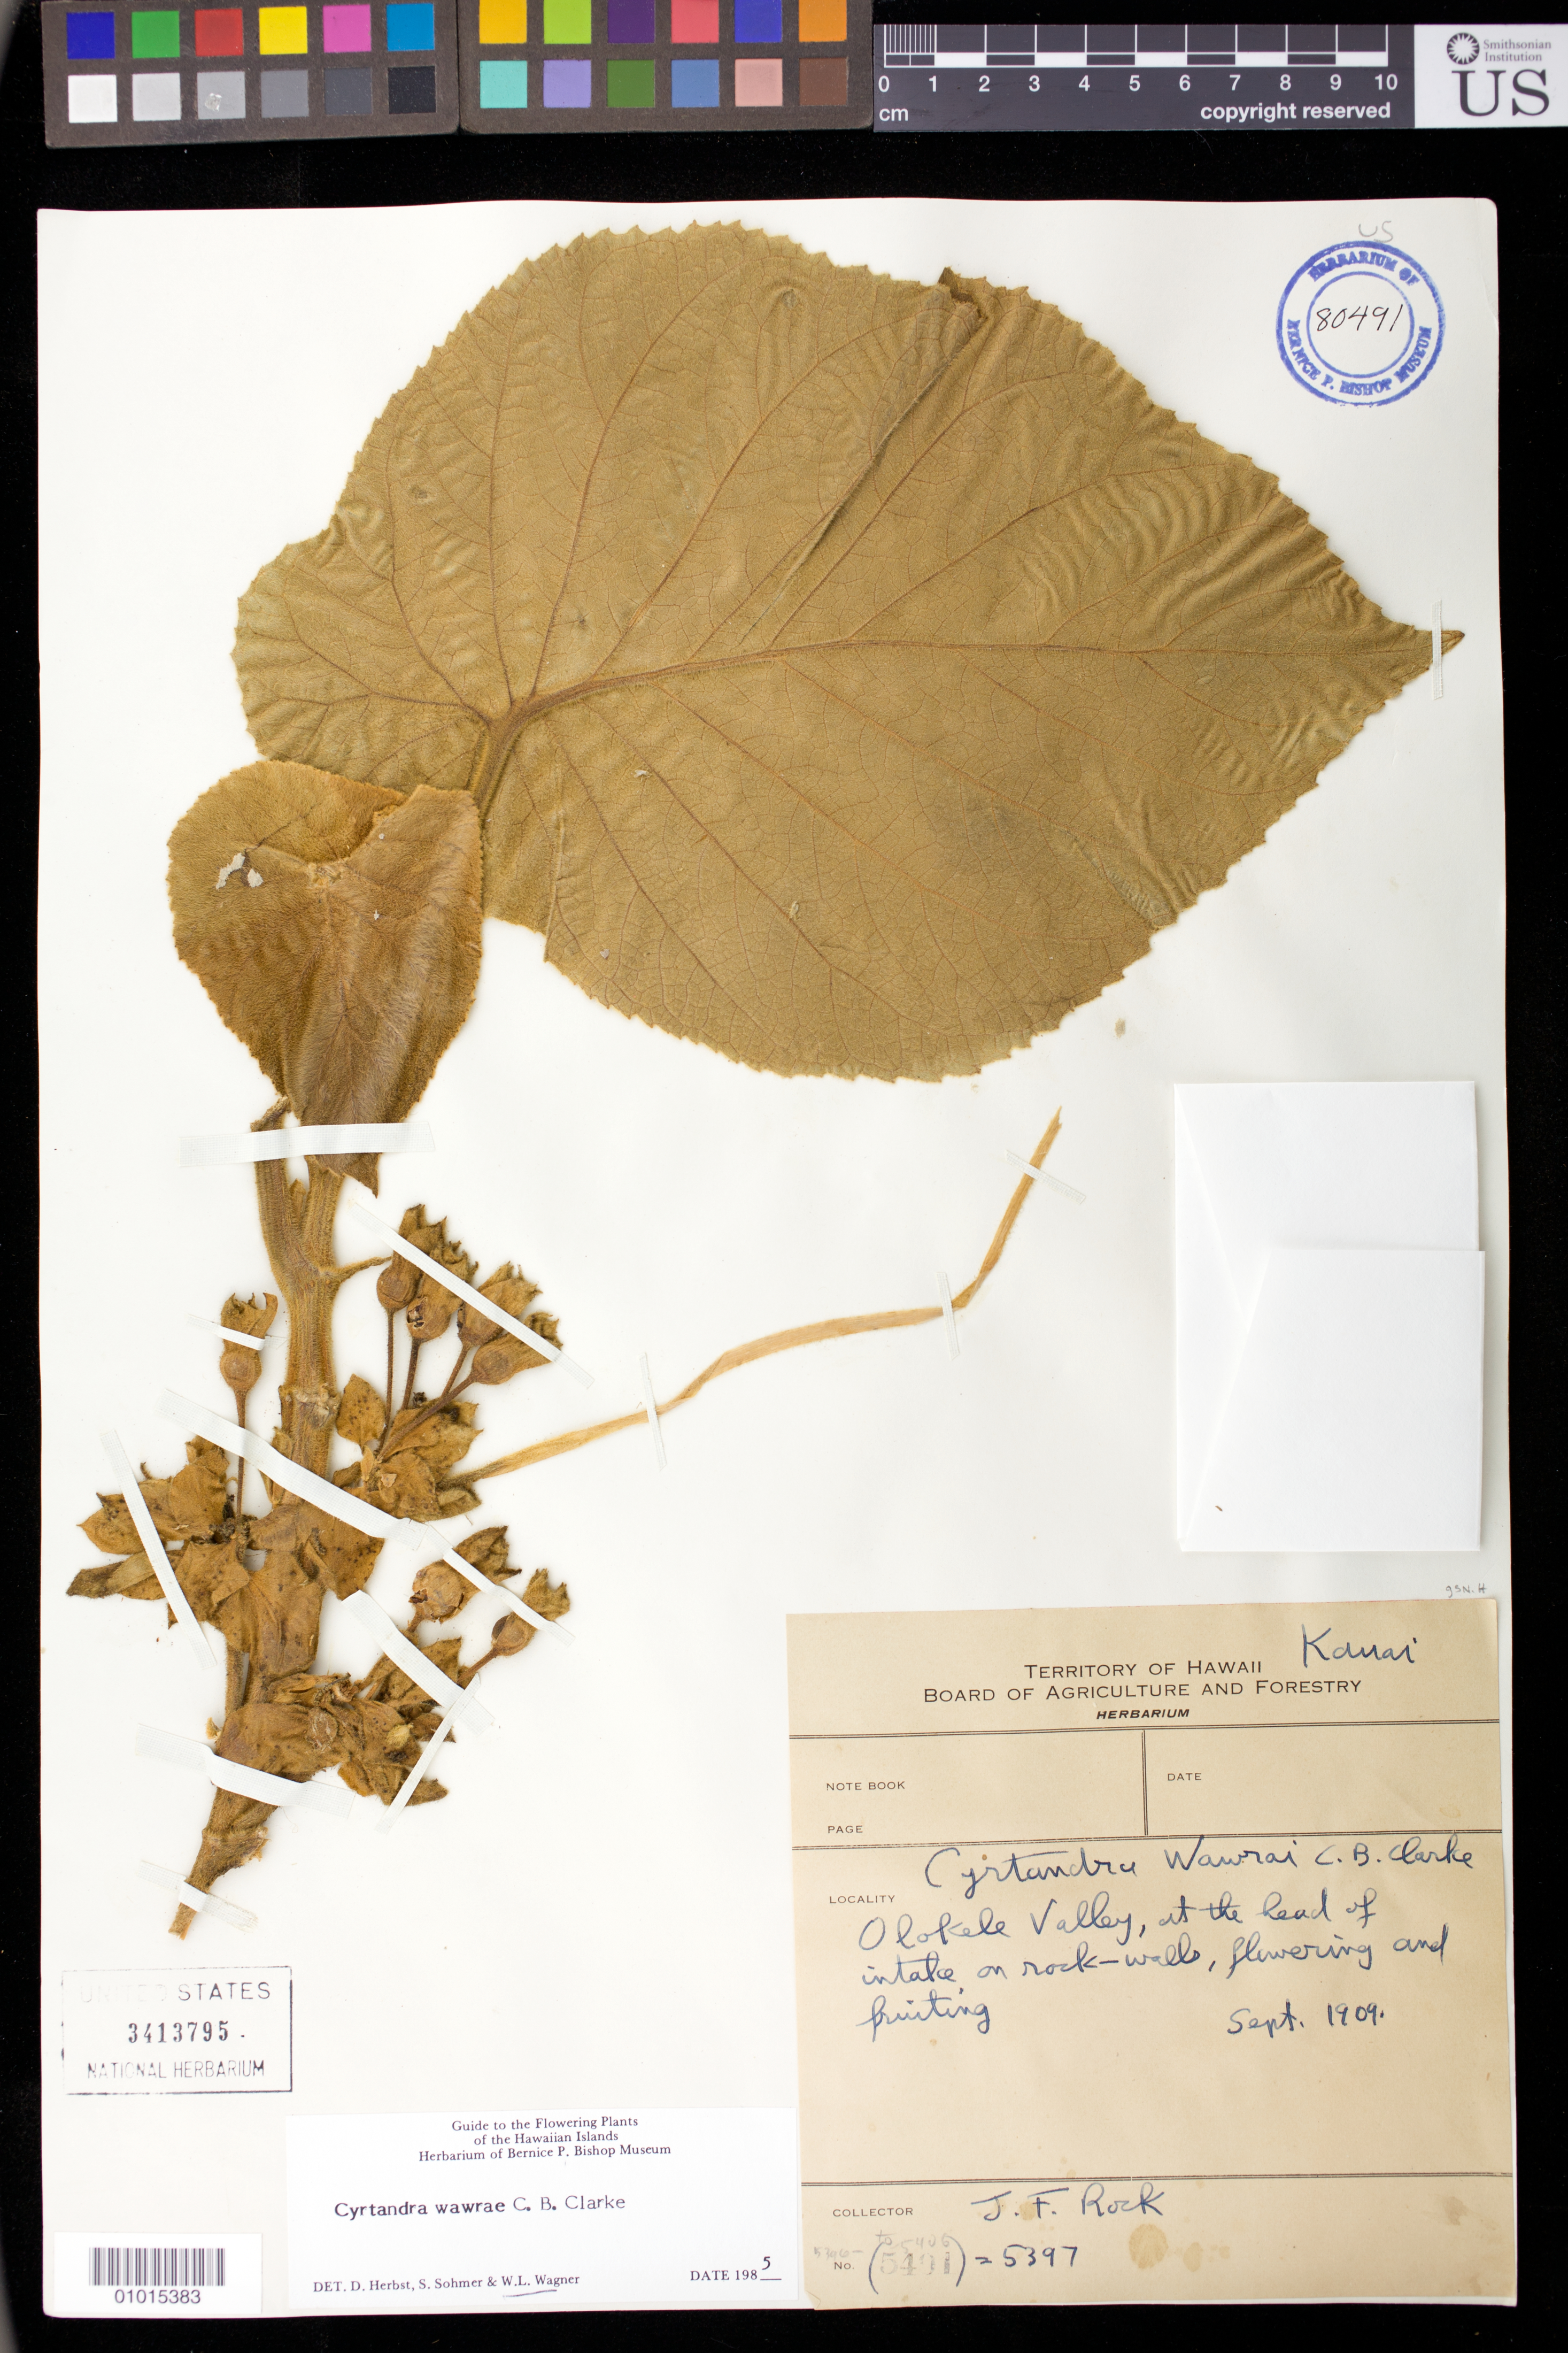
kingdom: Plantae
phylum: Tracheophyta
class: Magnoliopsida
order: Lamiales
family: Gesneriaceae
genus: Cyrtandra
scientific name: Cyrtandra wawrae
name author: C.B. Clarke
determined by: Herbst, D. R.; Sohmer, S. H.; Wagner, W. L.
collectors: J. F. Rock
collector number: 5397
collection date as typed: Sep 1909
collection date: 1909-09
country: United States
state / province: Hawaii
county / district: Kauai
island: Kaua'i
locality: Olokele Valley, at the head of intake on rock-walls.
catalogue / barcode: US 3413795